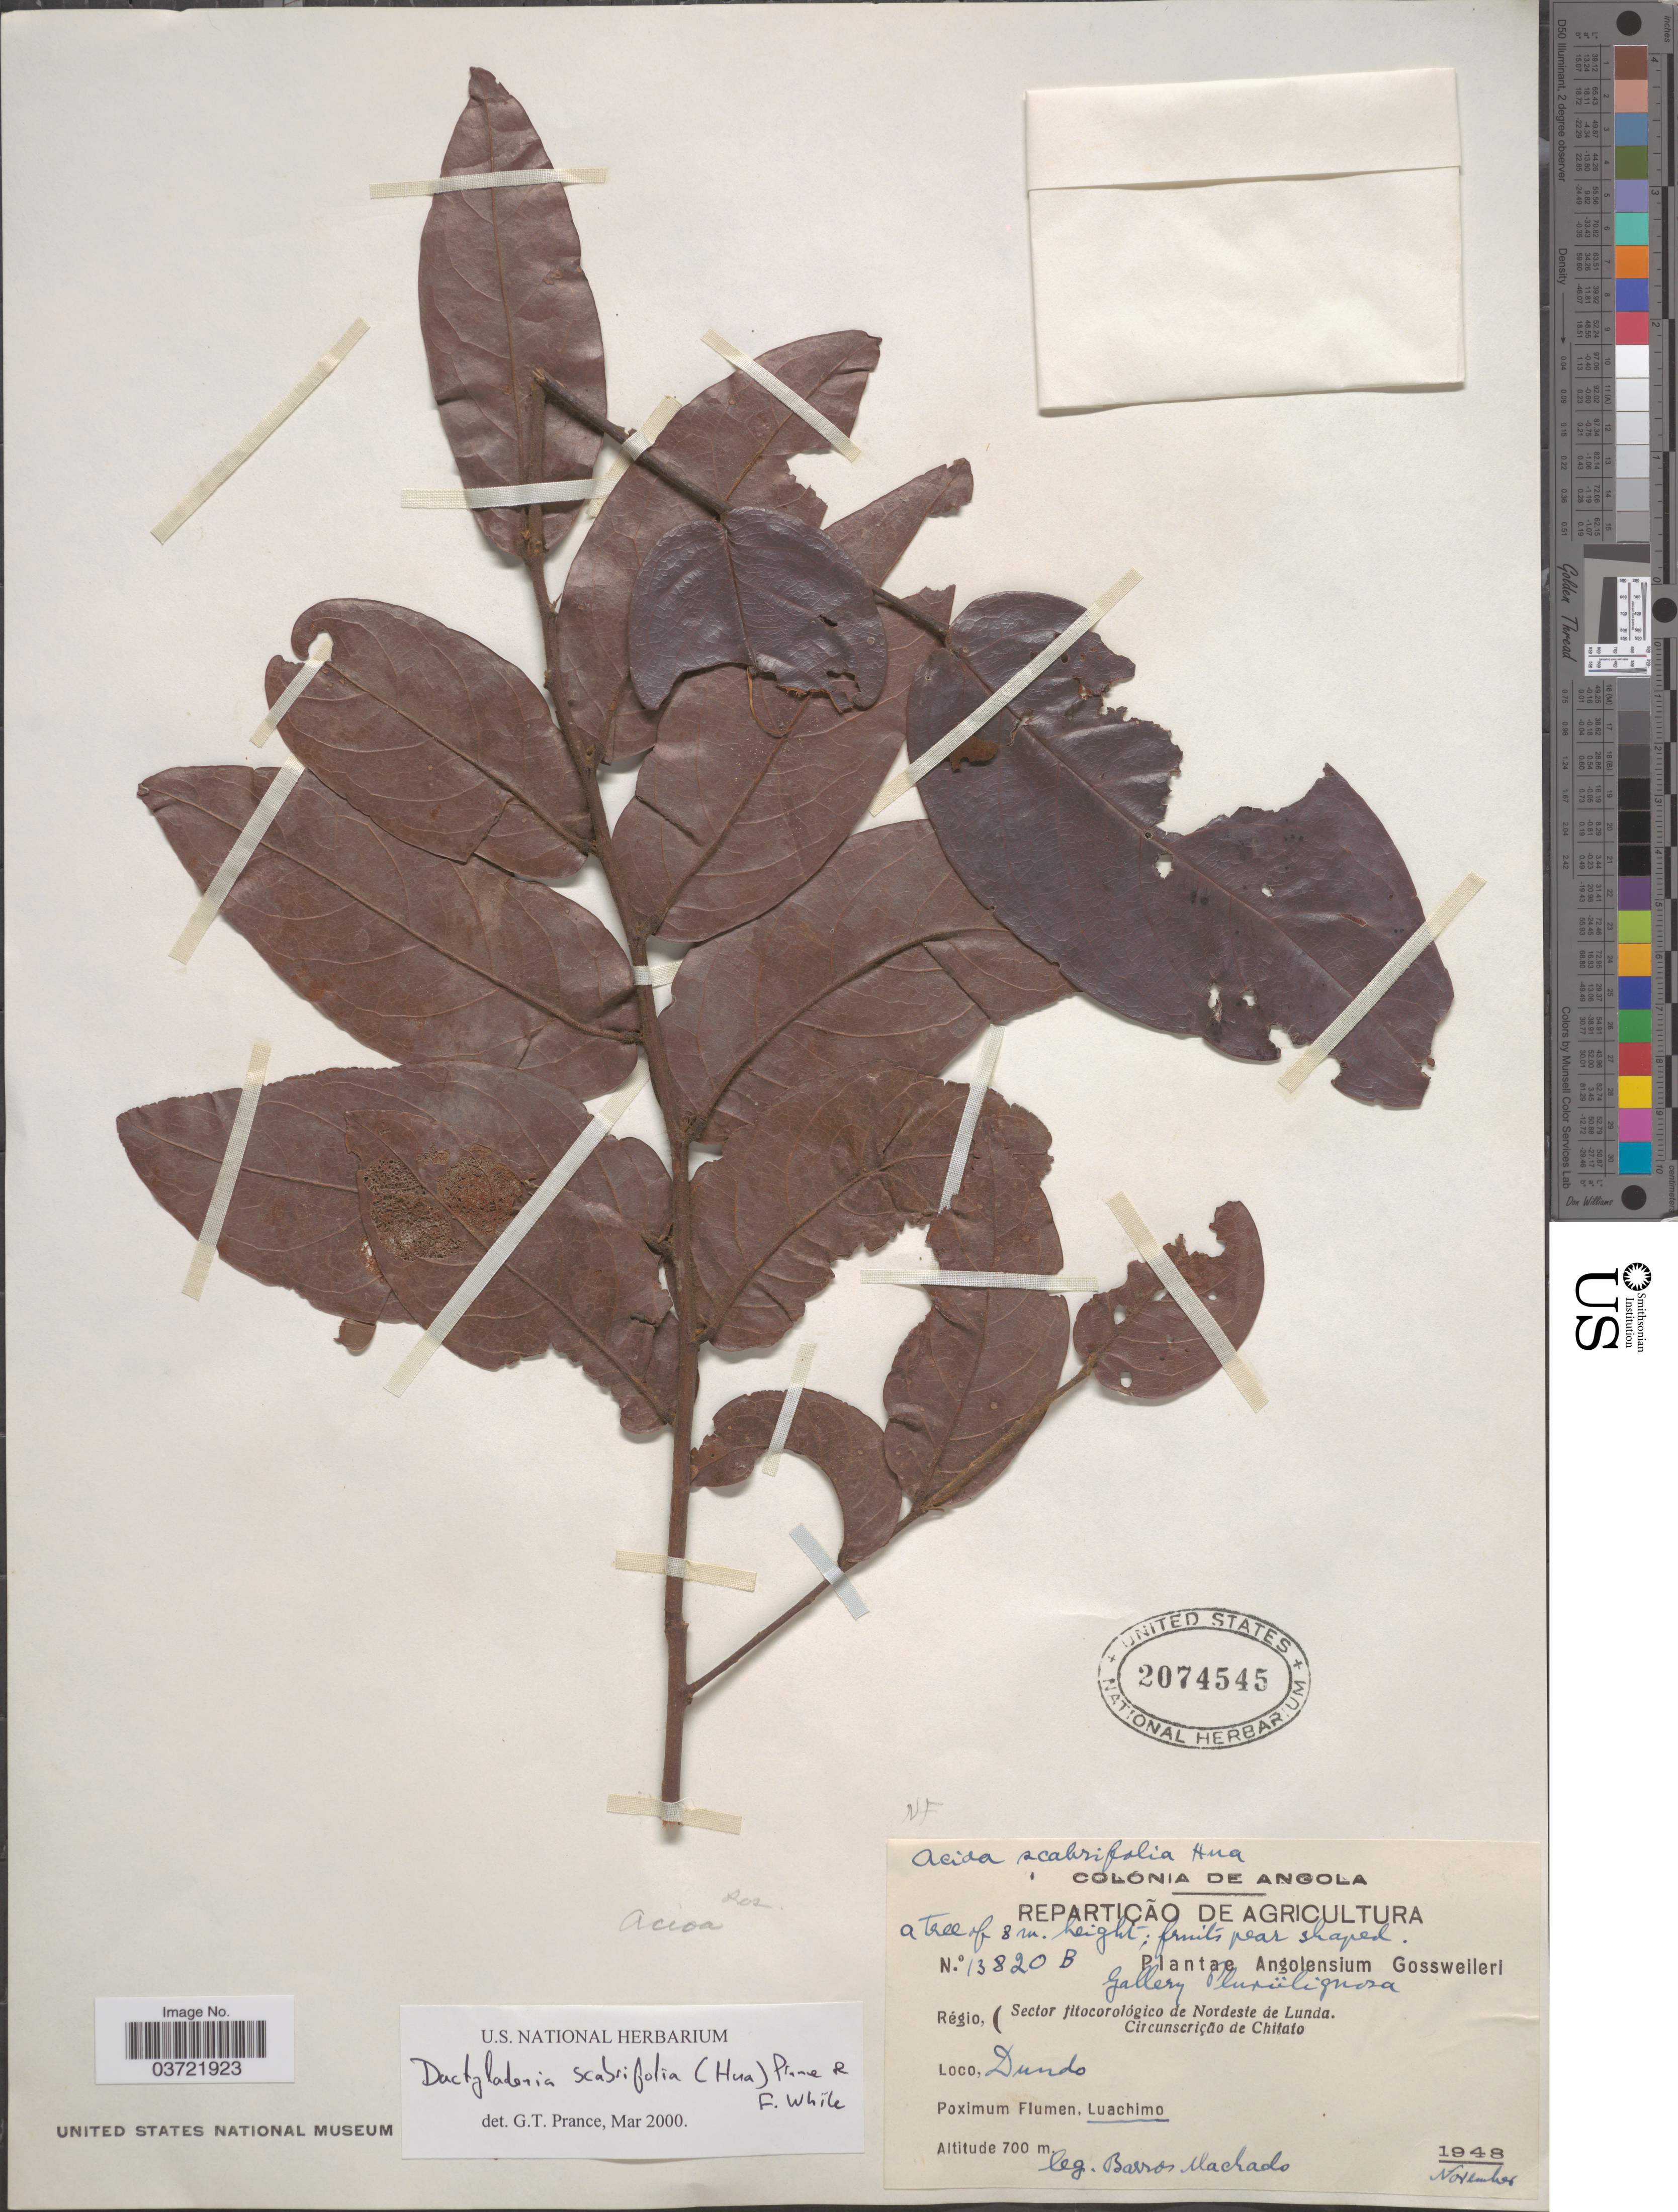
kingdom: Plantae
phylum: Tracheophyta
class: Magnoliopsida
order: Malpighiales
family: Chrysobalanaceae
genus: Dactyladenia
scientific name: Dactyladenia scabrifolia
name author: (Hua) Prance & F. White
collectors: B. Machado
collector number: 13820B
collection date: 1948-11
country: Angola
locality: Régio, (Sector fitocorológico de Nordeste de Lunda. Circunscrição de Chitato. Dundo. Luachimo.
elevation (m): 700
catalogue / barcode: US 2074545